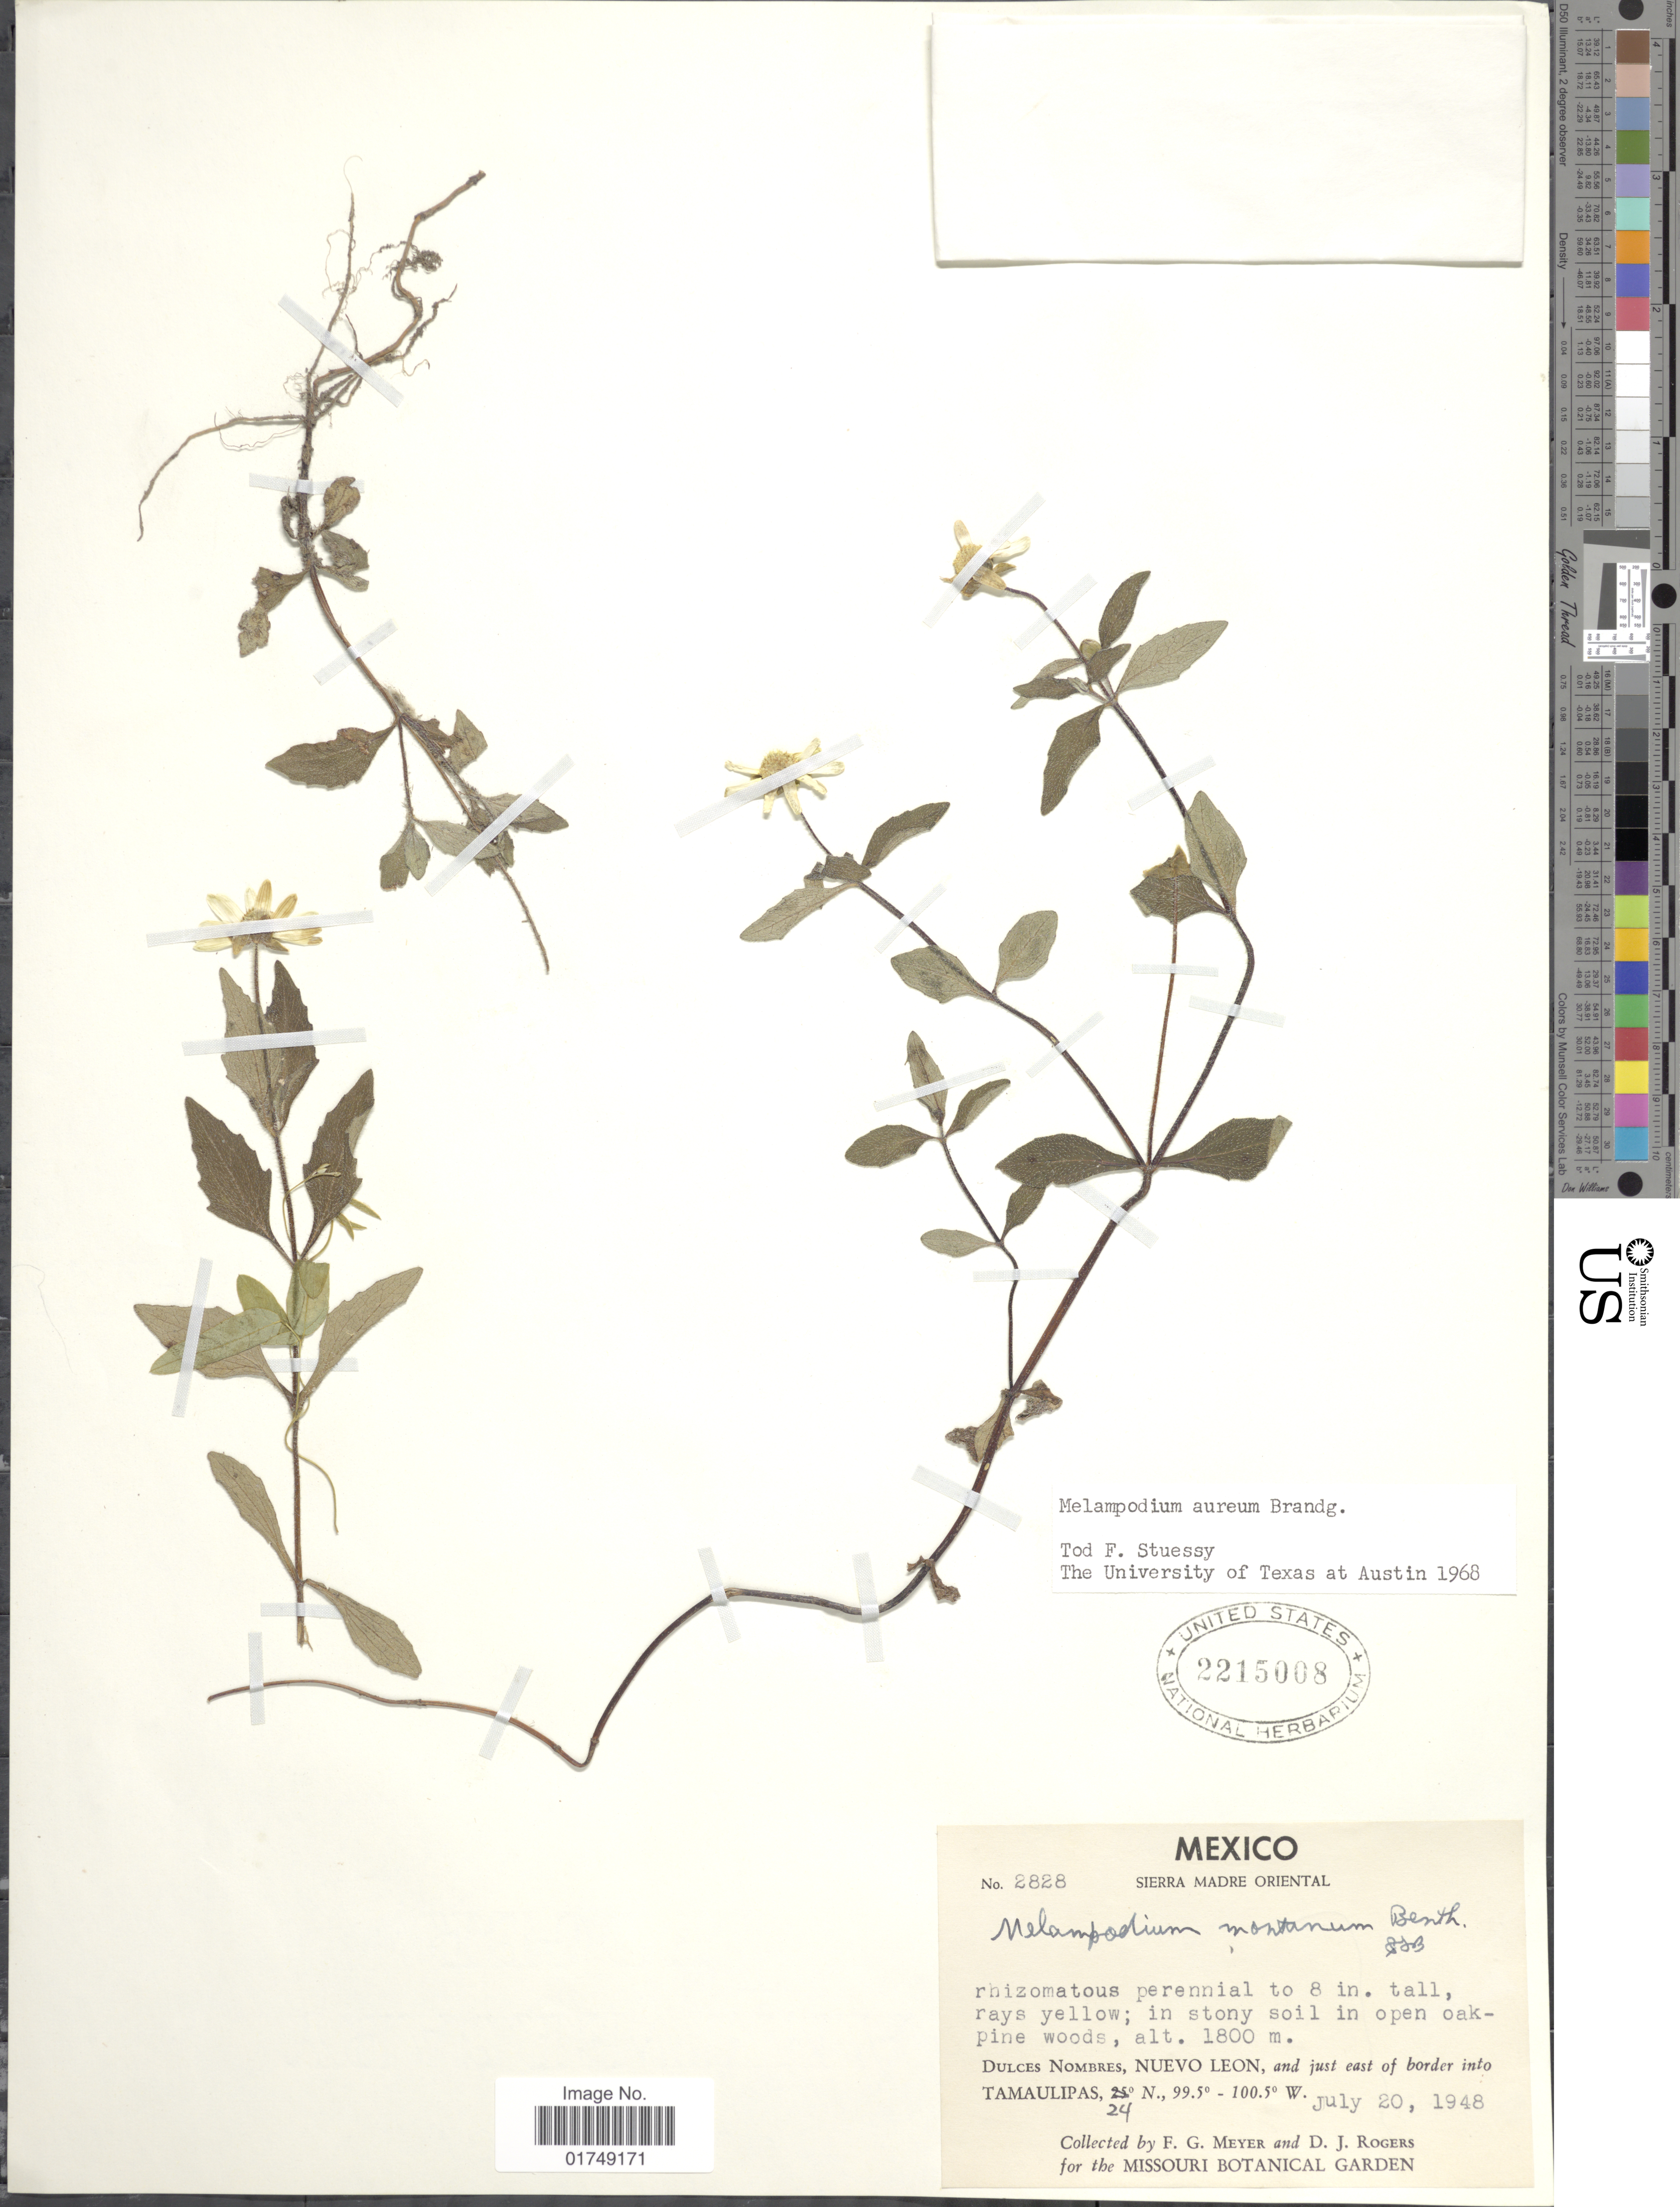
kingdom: Plantae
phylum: Tracheophyta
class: Magnoliopsida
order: Asterales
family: Asteraceae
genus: Melampodium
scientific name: Melampodium aureum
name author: Brandegee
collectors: F. G. Meyer & D. J. Rogers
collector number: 2828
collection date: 1948-07-20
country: Mexico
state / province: Nuevo León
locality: Sierra Madre Oriental, Dulces Nombres, just east of border into Tamaulipas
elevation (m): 1800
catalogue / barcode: US 2215008